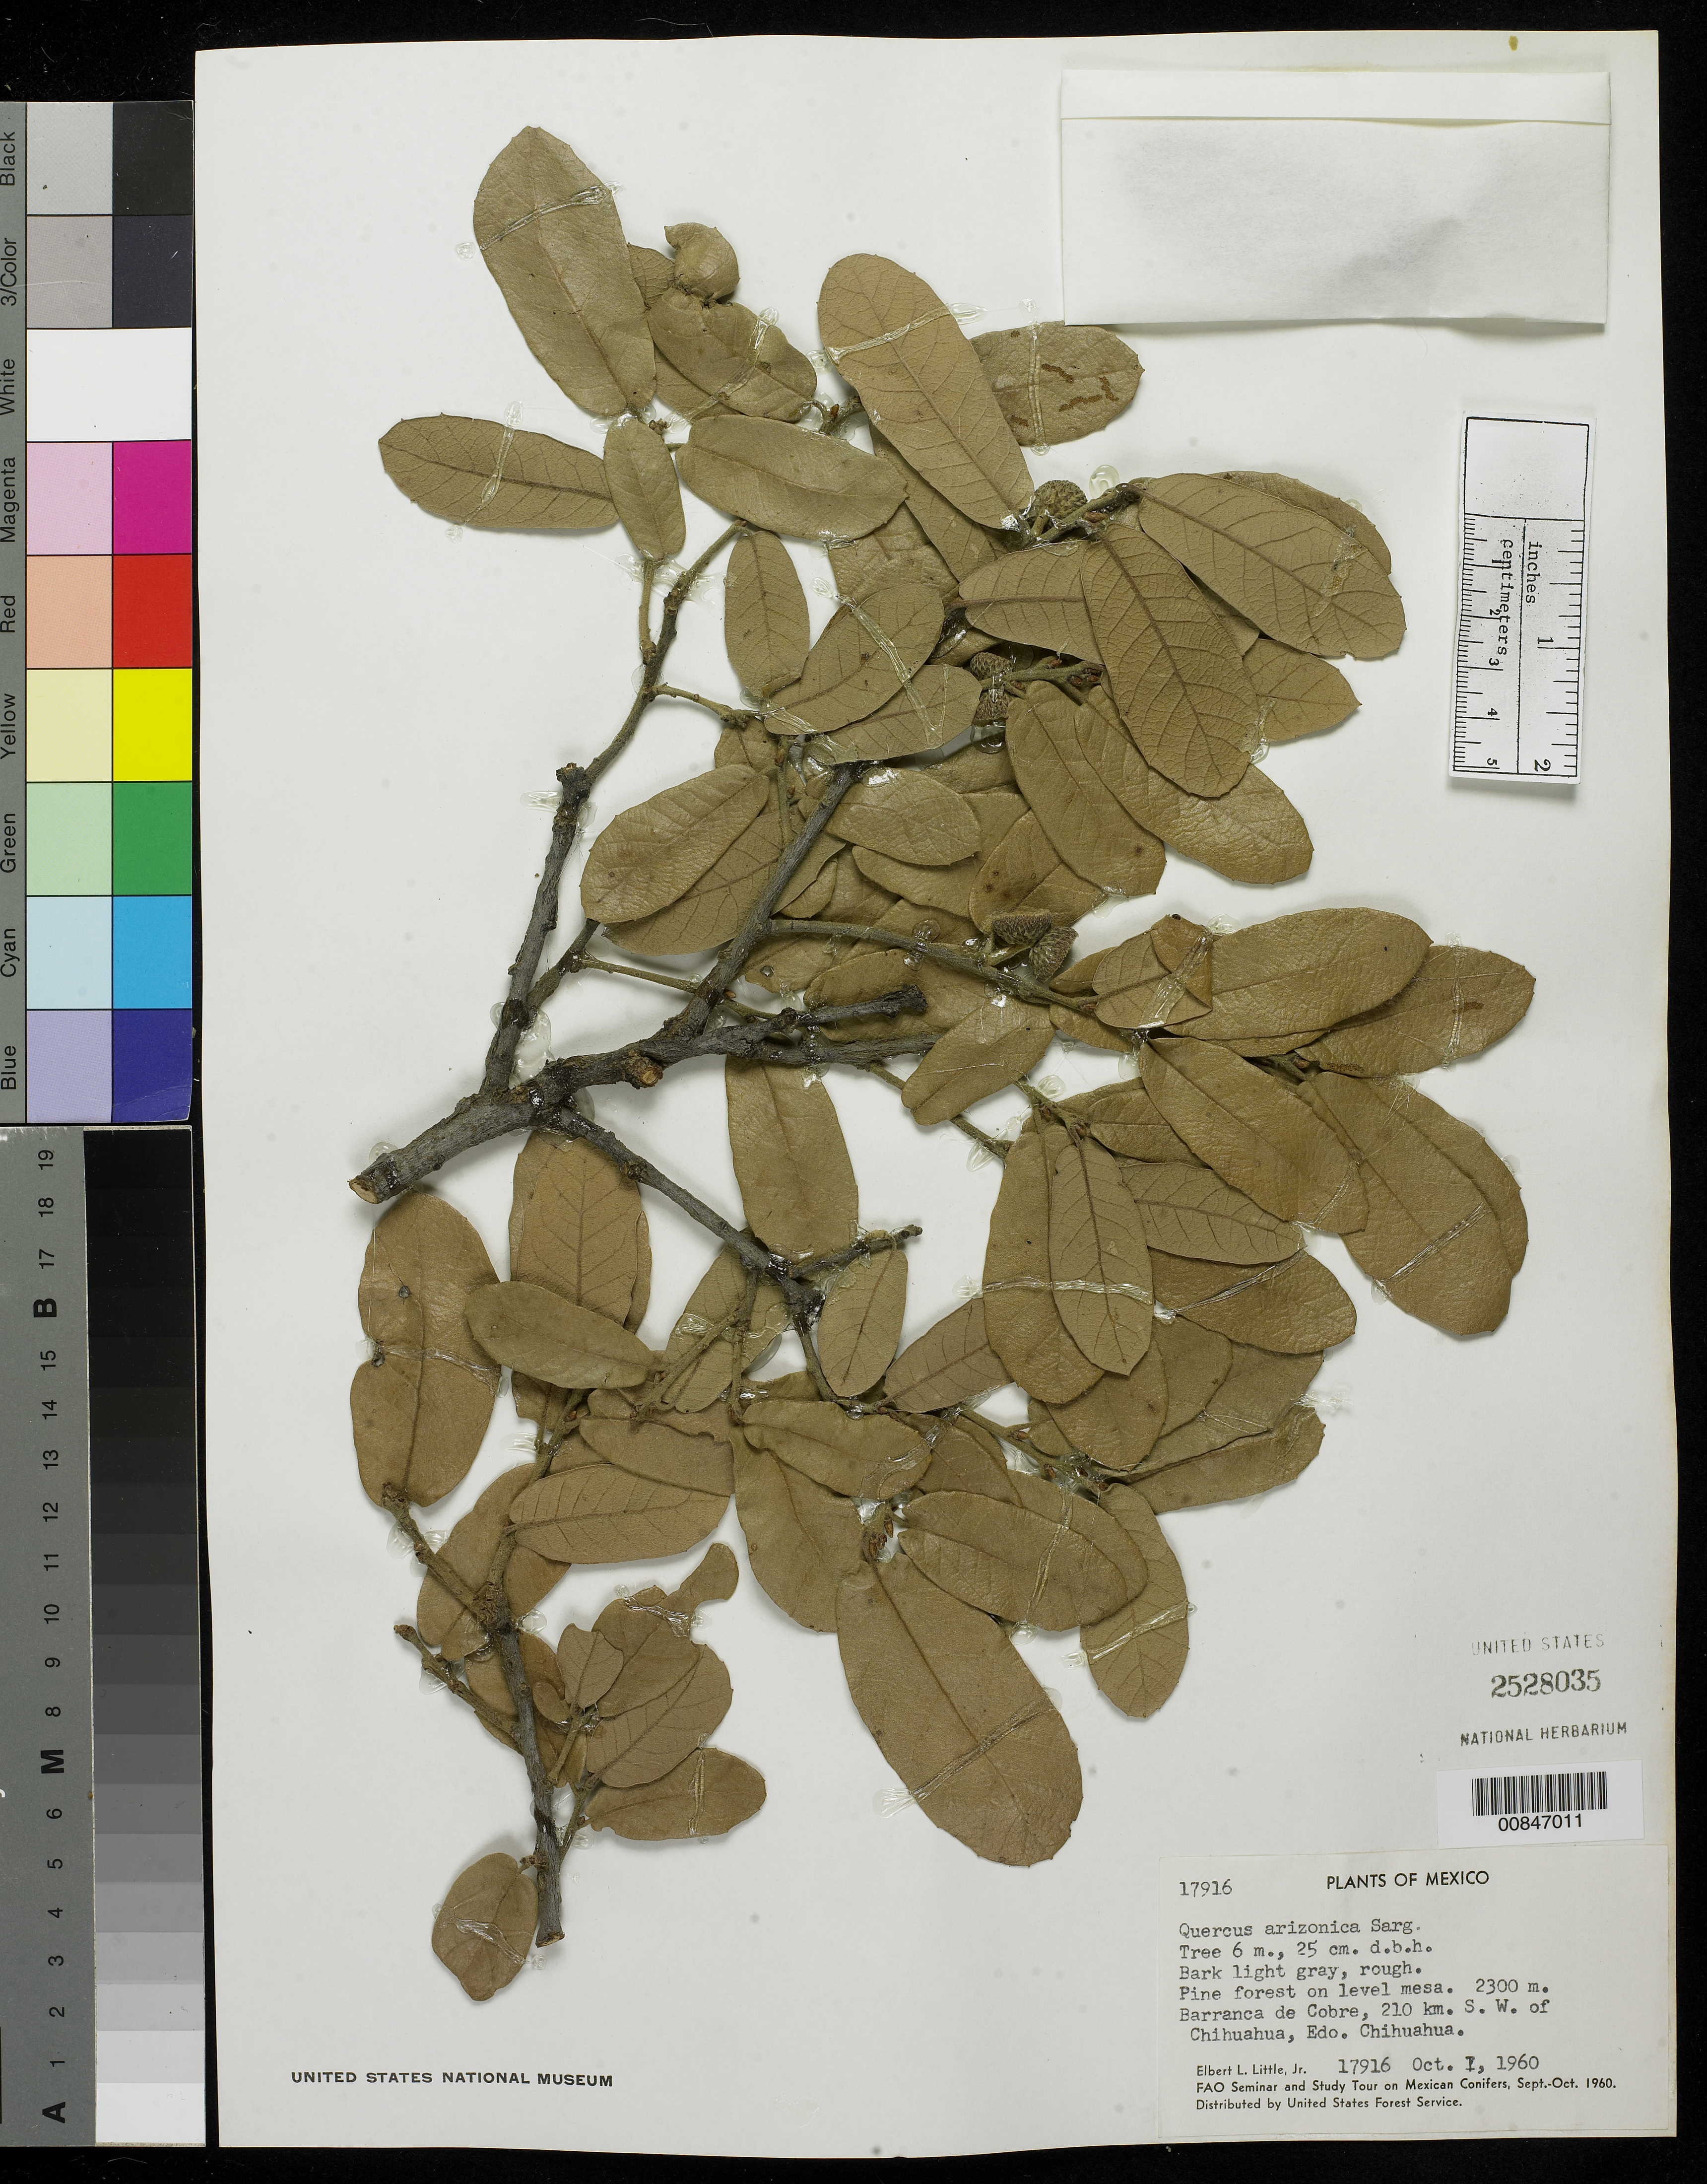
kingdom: Plantae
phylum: Tracheophyta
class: Magnoliopsida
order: Fagales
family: Fagaceae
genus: Quercus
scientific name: Quercus arizonica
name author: Sarg.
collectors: E. L. Little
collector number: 17916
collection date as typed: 01 Oct 1960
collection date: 1960-10-01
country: Mexico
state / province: Chihuahua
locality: Barranca del Cobre, 210 km. SW of Chihuahua, Edo. Chihuahua.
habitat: Pine forest on level mesa.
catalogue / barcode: US 2528035